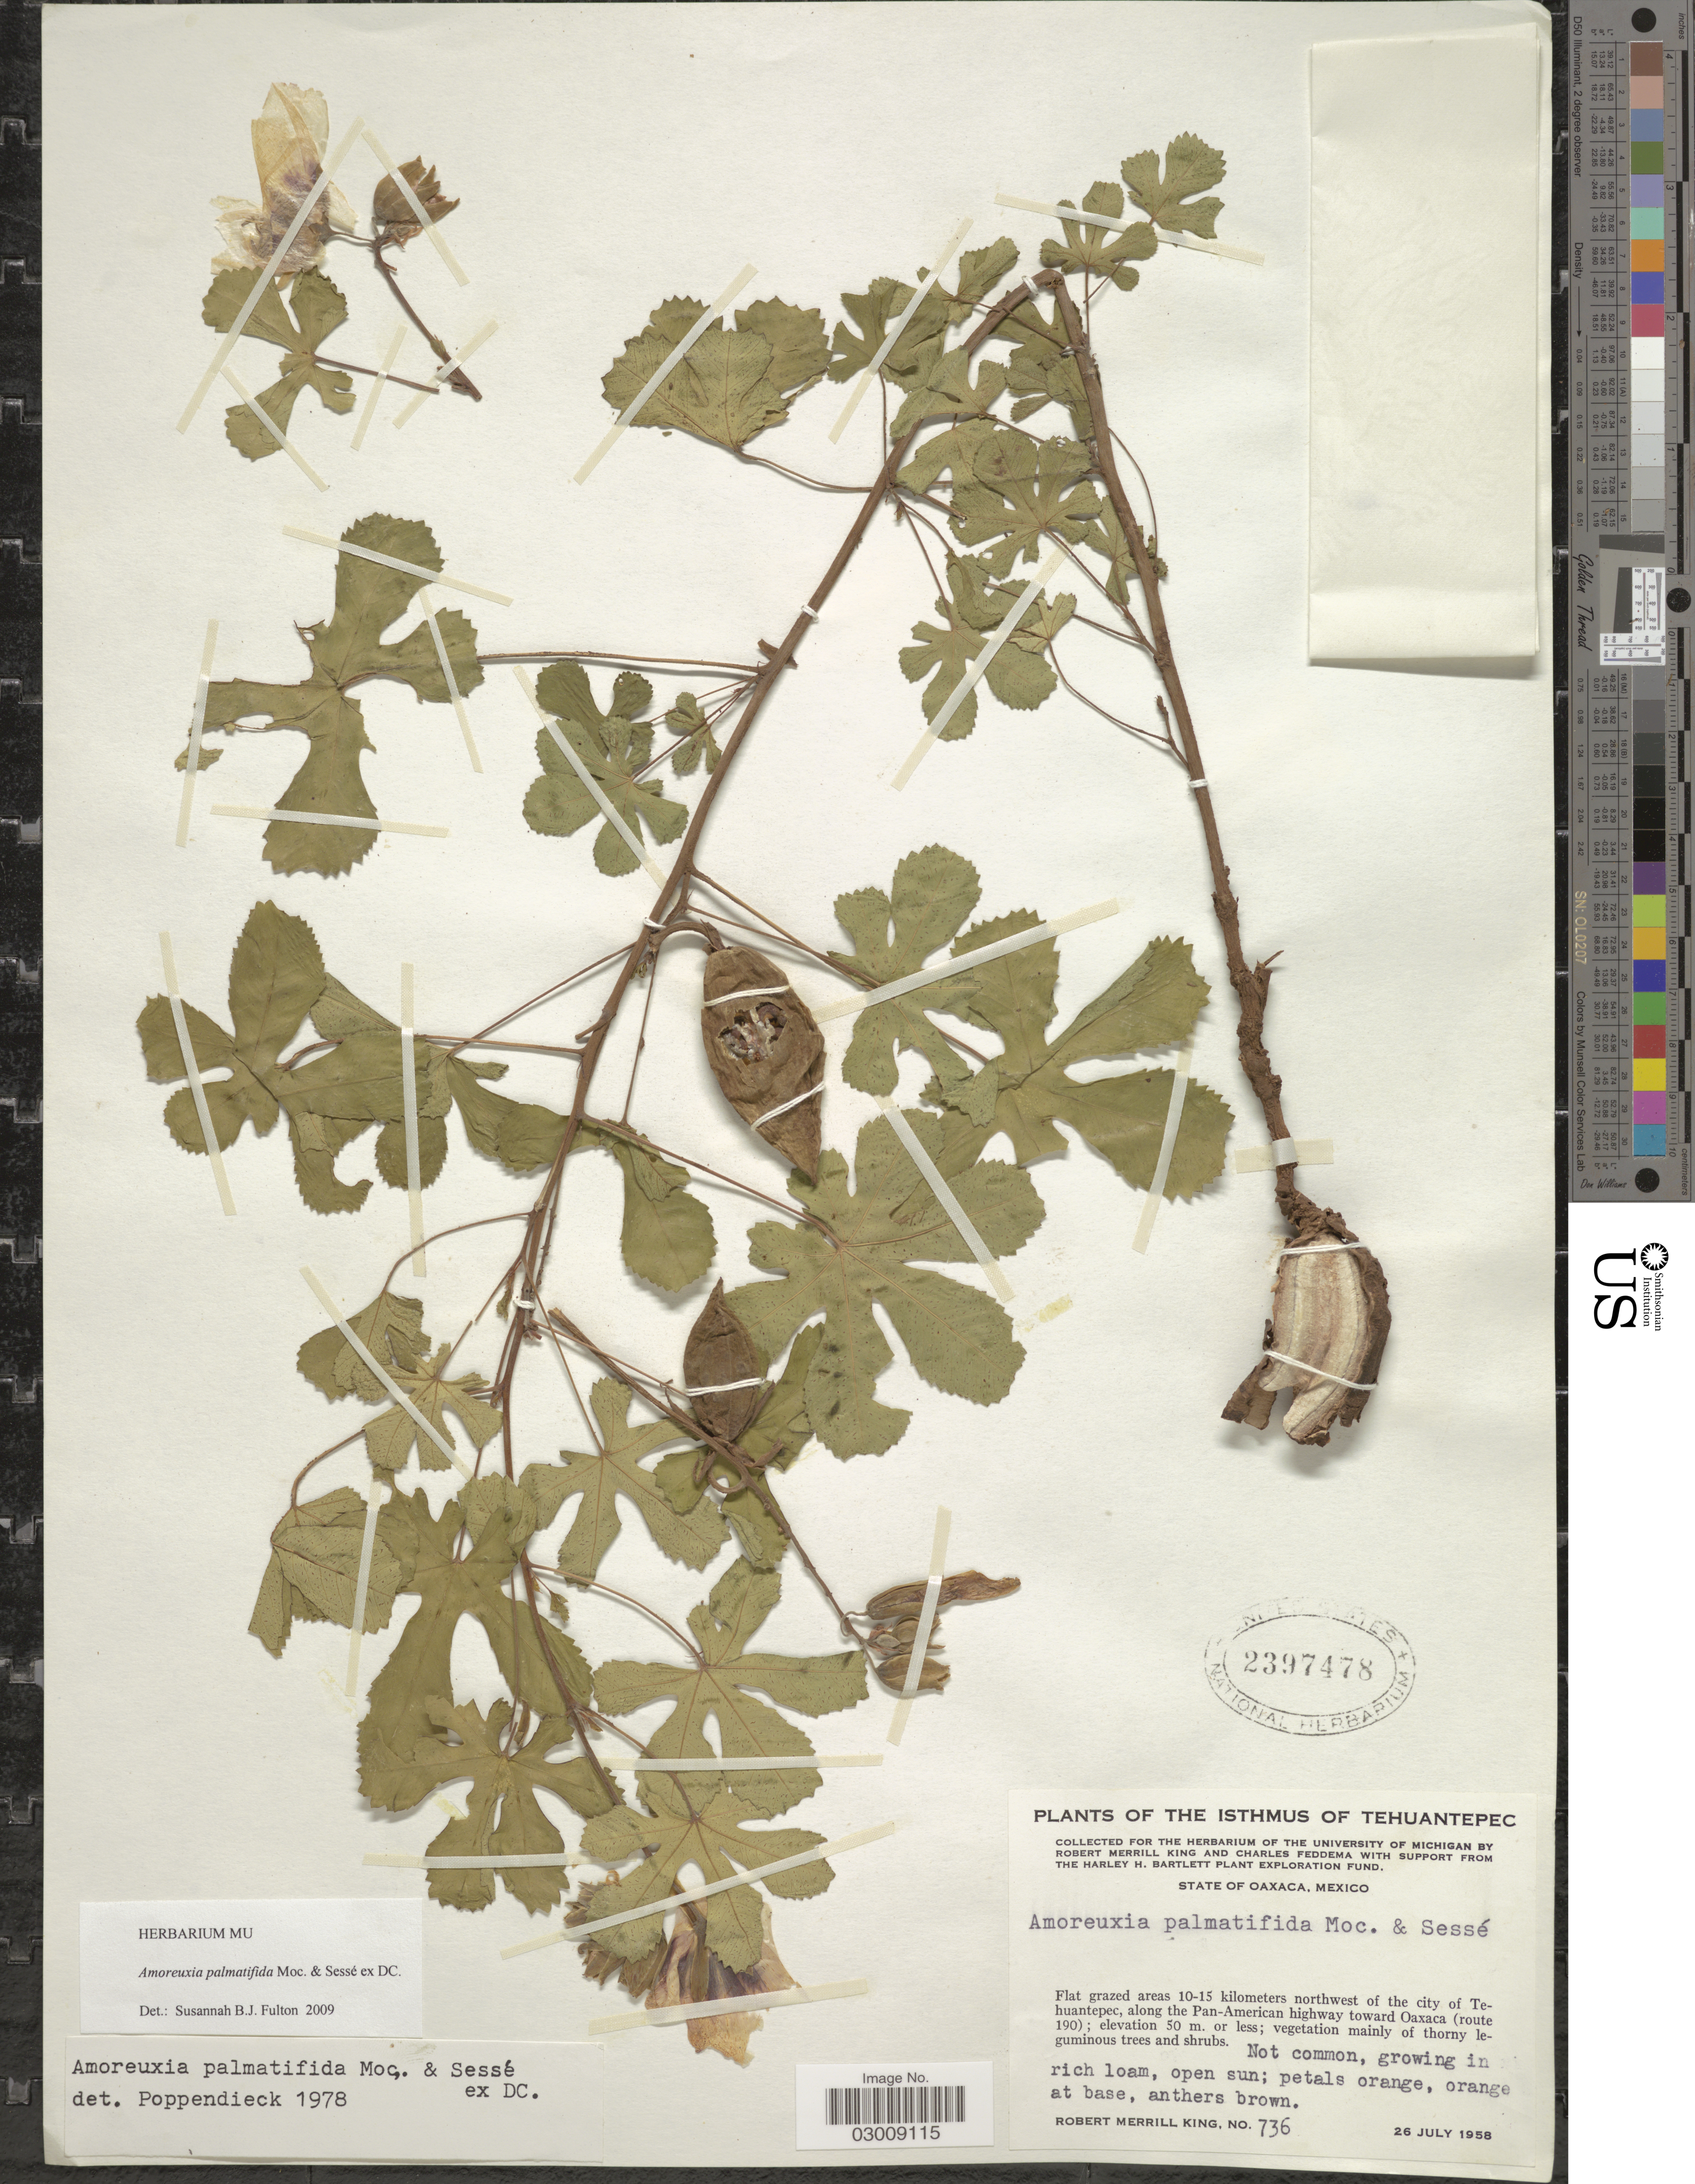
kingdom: Plantae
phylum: Tracheophyta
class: Magnoliopsida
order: Malvales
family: Cochlospermaceae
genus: Amoreuxia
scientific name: Amoreuxia palmatifida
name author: Moc. & Sessé ex DC.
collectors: R. M. King & C. Feddema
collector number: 736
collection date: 1958-07-26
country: Mexico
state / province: Oaxaca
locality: The Isthmus of Tehuantepec. Flat grazed areas 10-15 kilomters northwest of the city of Tehuantepec, along the Pan-American highway toward Oaxaca (route 190).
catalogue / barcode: US 2397478